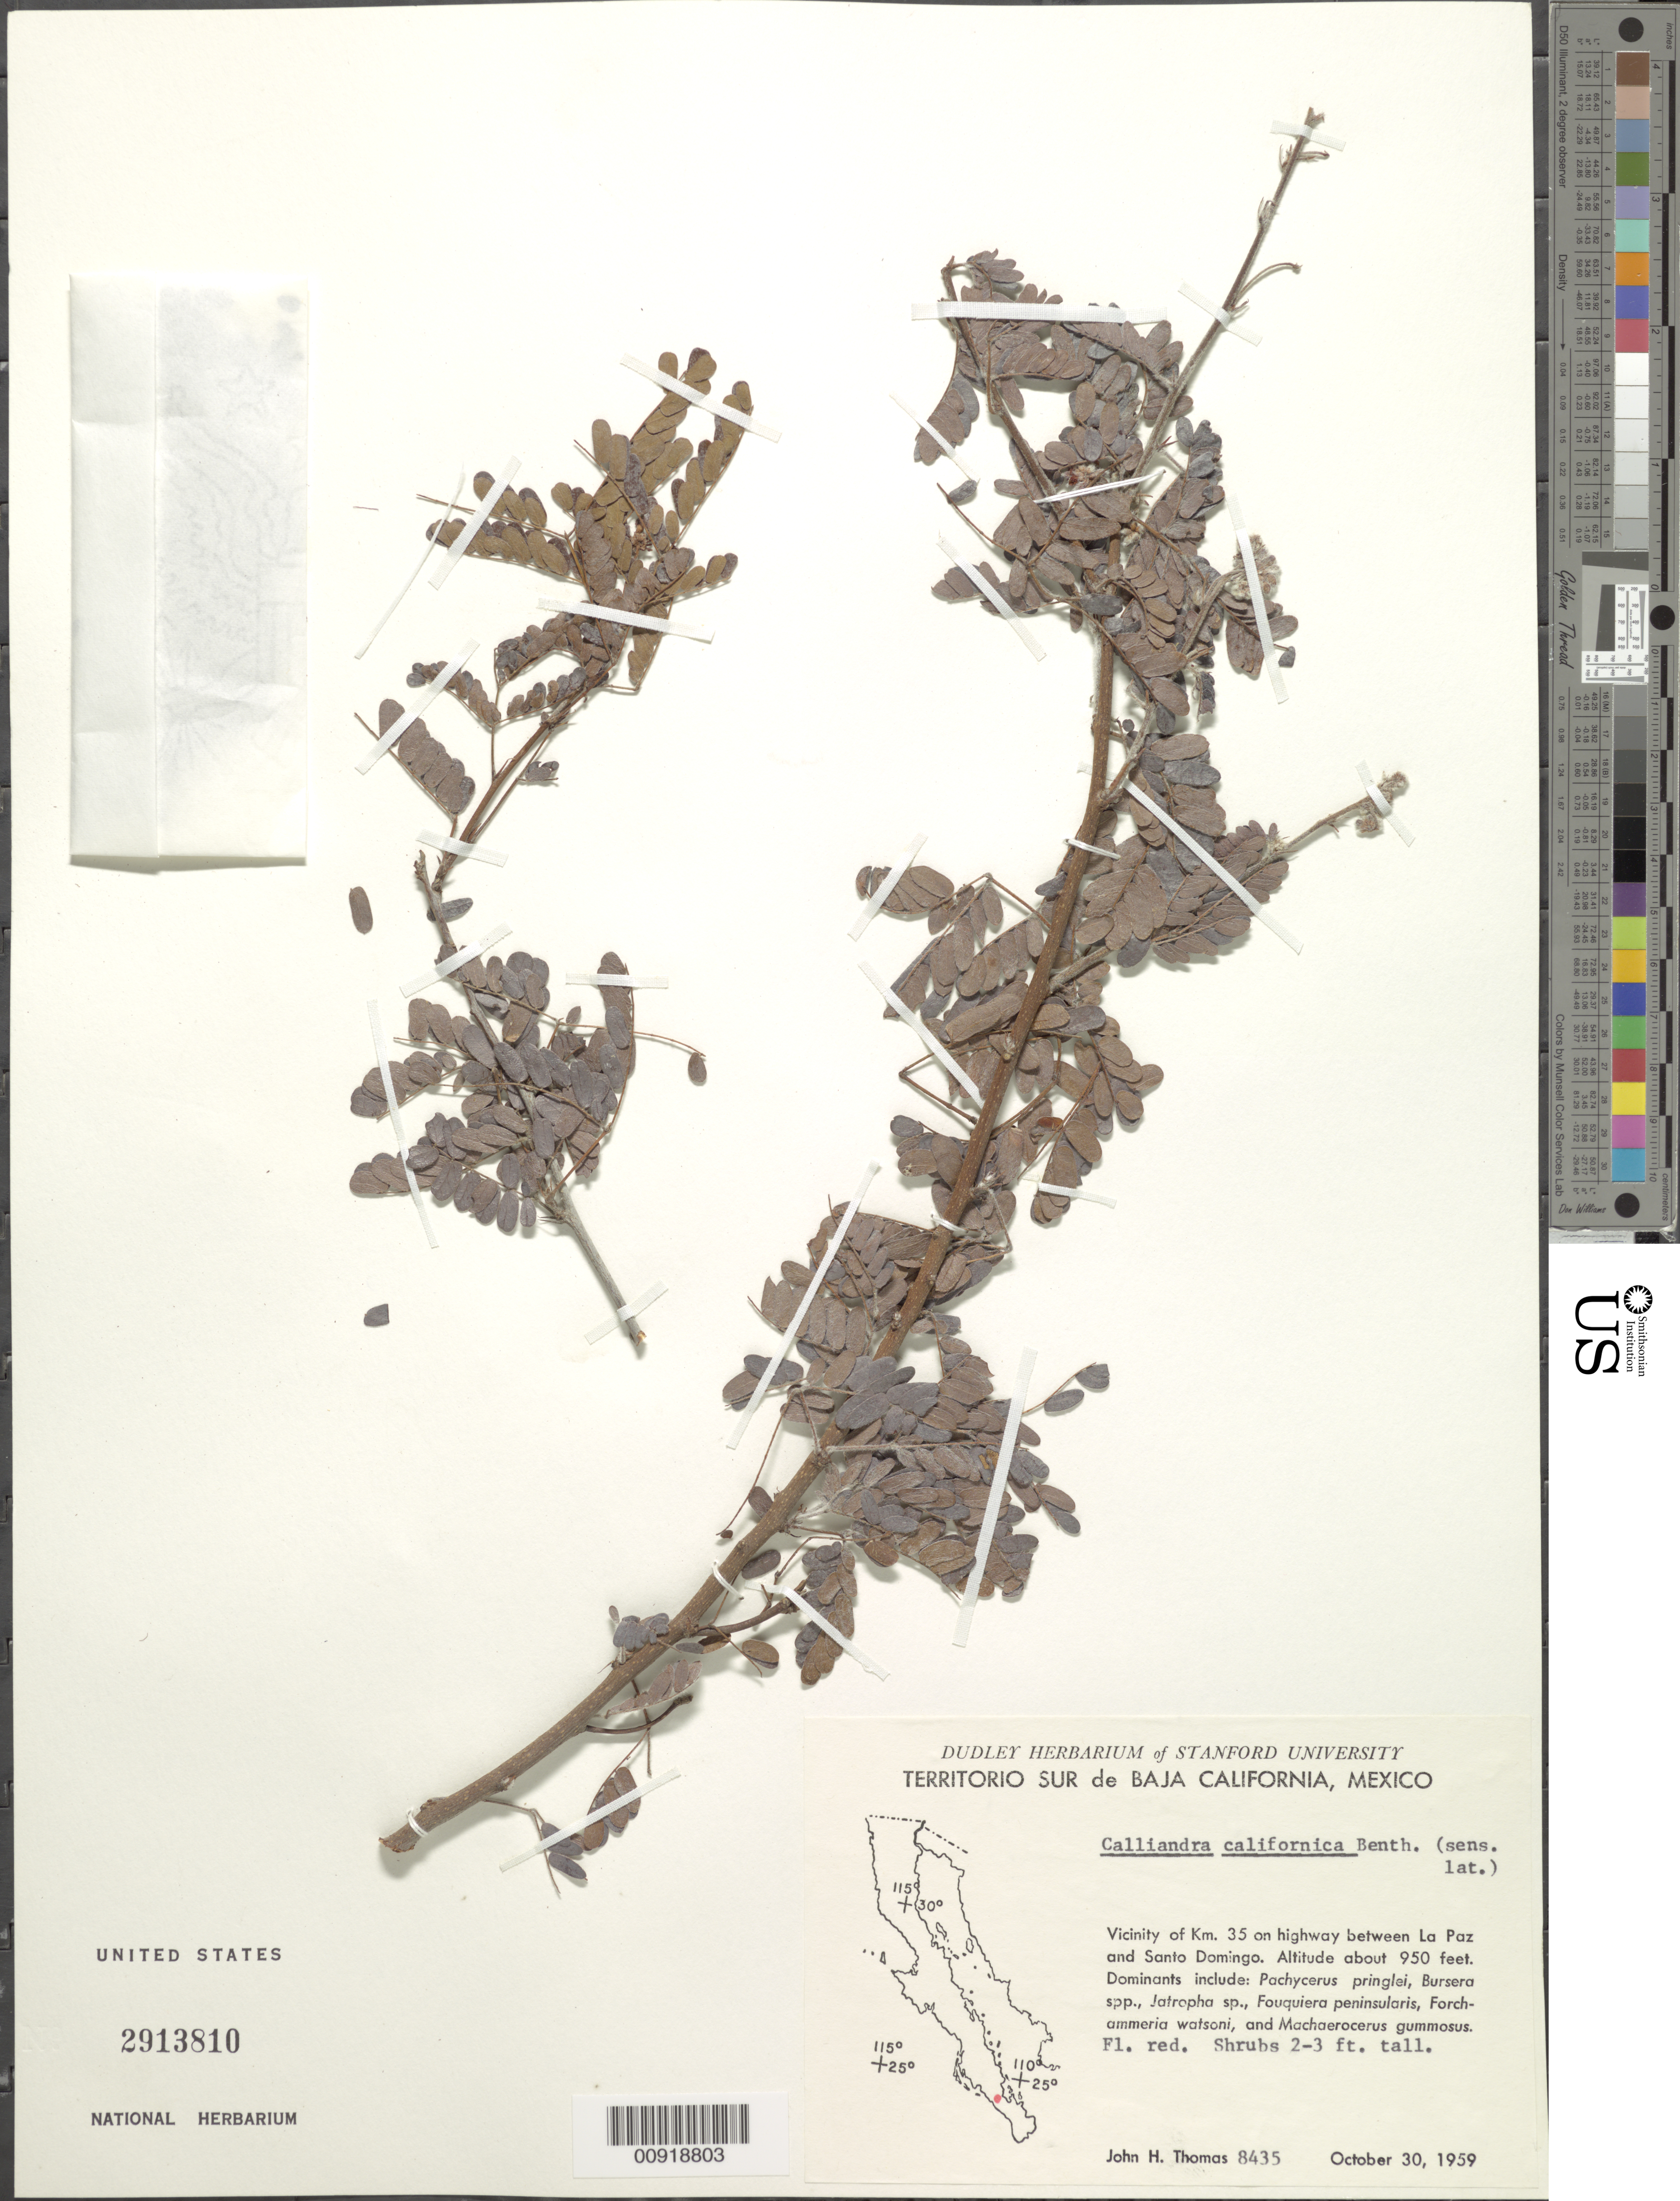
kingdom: Plantae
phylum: Tracheophyta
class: Magnoliopsida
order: Fabales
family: Fabaceae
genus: Calliandra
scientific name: Calliandra californica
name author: Benth.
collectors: J. H. Thomas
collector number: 8435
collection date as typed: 30 Oct 1959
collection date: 1959-10-30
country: Mexico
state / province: Baja California Sur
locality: Vicinity of Km. 35 on highway between La Paz and Santo Domingo.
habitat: Dominants include: Pachycerus pringlei, Bursera spp., Jatropha sp., Fouquiera peninsularis, Forchammeria watsoni, and Machaerocerus gummosus.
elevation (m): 290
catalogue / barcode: US 2913810